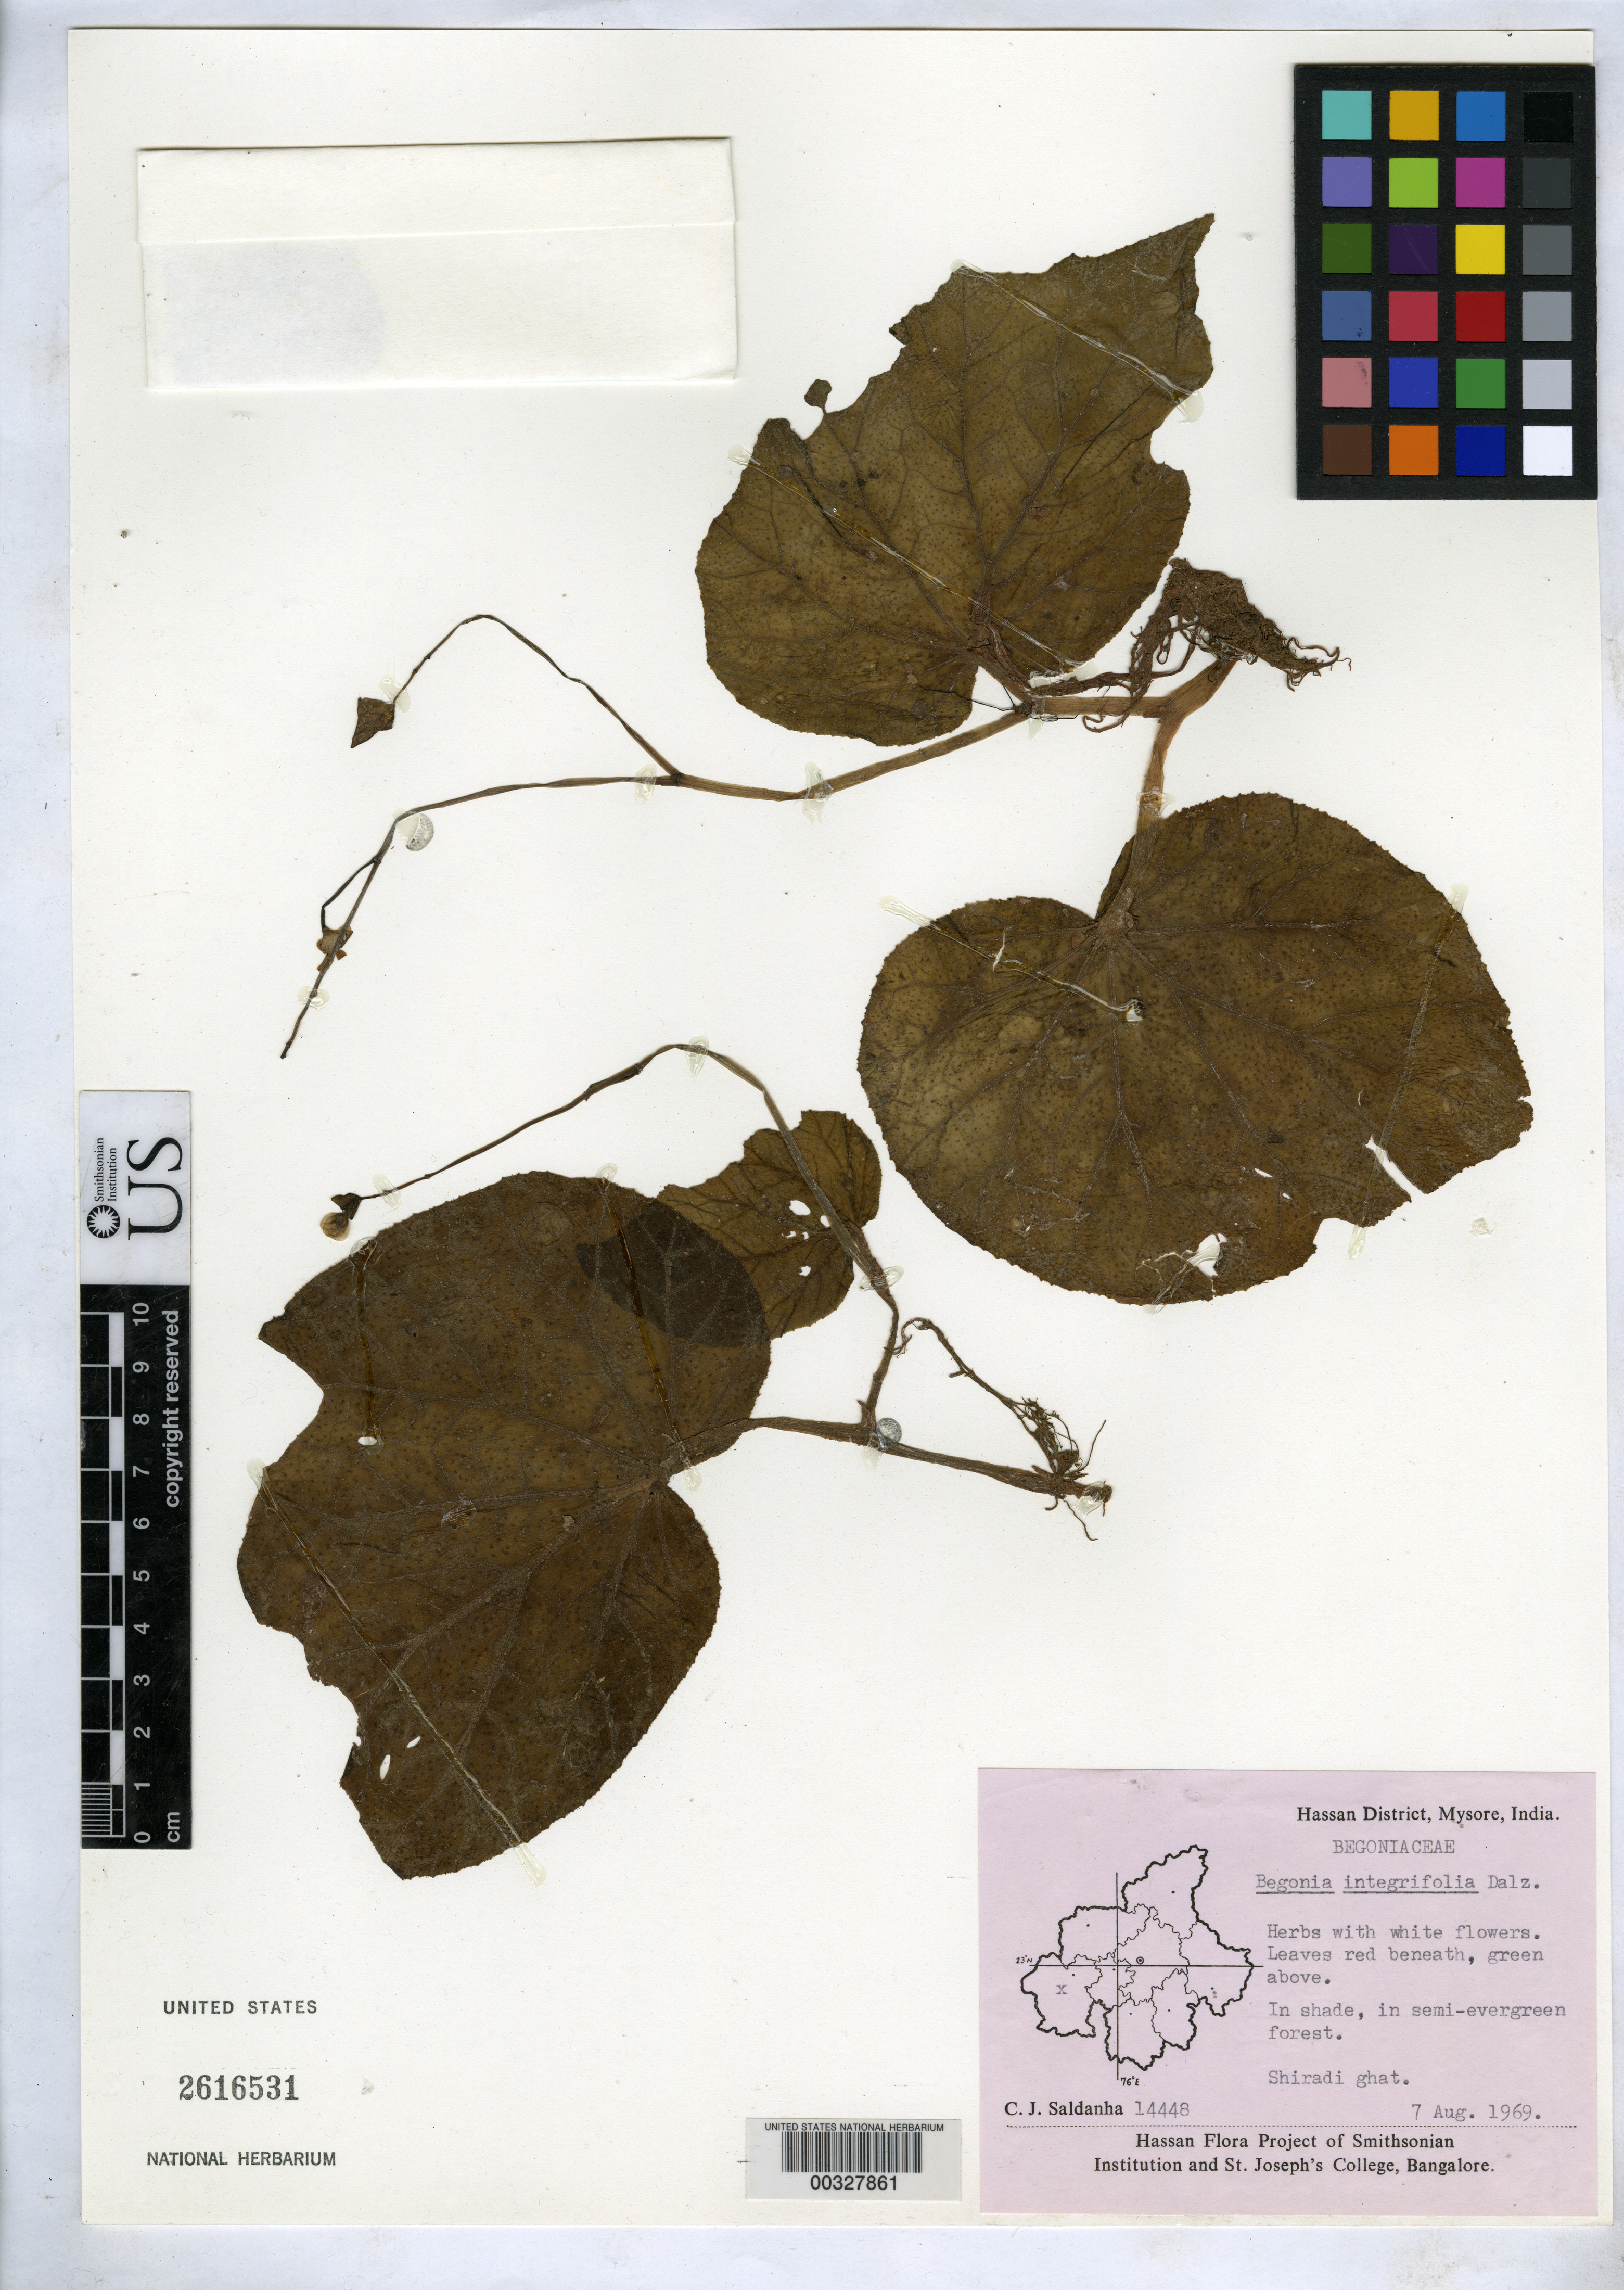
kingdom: Plantae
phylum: Tracheophyta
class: Magnoliopsida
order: Cucurbitales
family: Begoniaceae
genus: Begonia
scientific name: Begonia integrifolia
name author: Dalzell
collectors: C. J. Saldanha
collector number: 14448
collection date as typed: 07 Aug 1969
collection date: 1969-08-07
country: India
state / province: Karnataka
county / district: Hassan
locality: Shiradi ghat, semi-evergreen forest, mysore state [mysore state = karnataka.]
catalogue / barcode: US 2616531